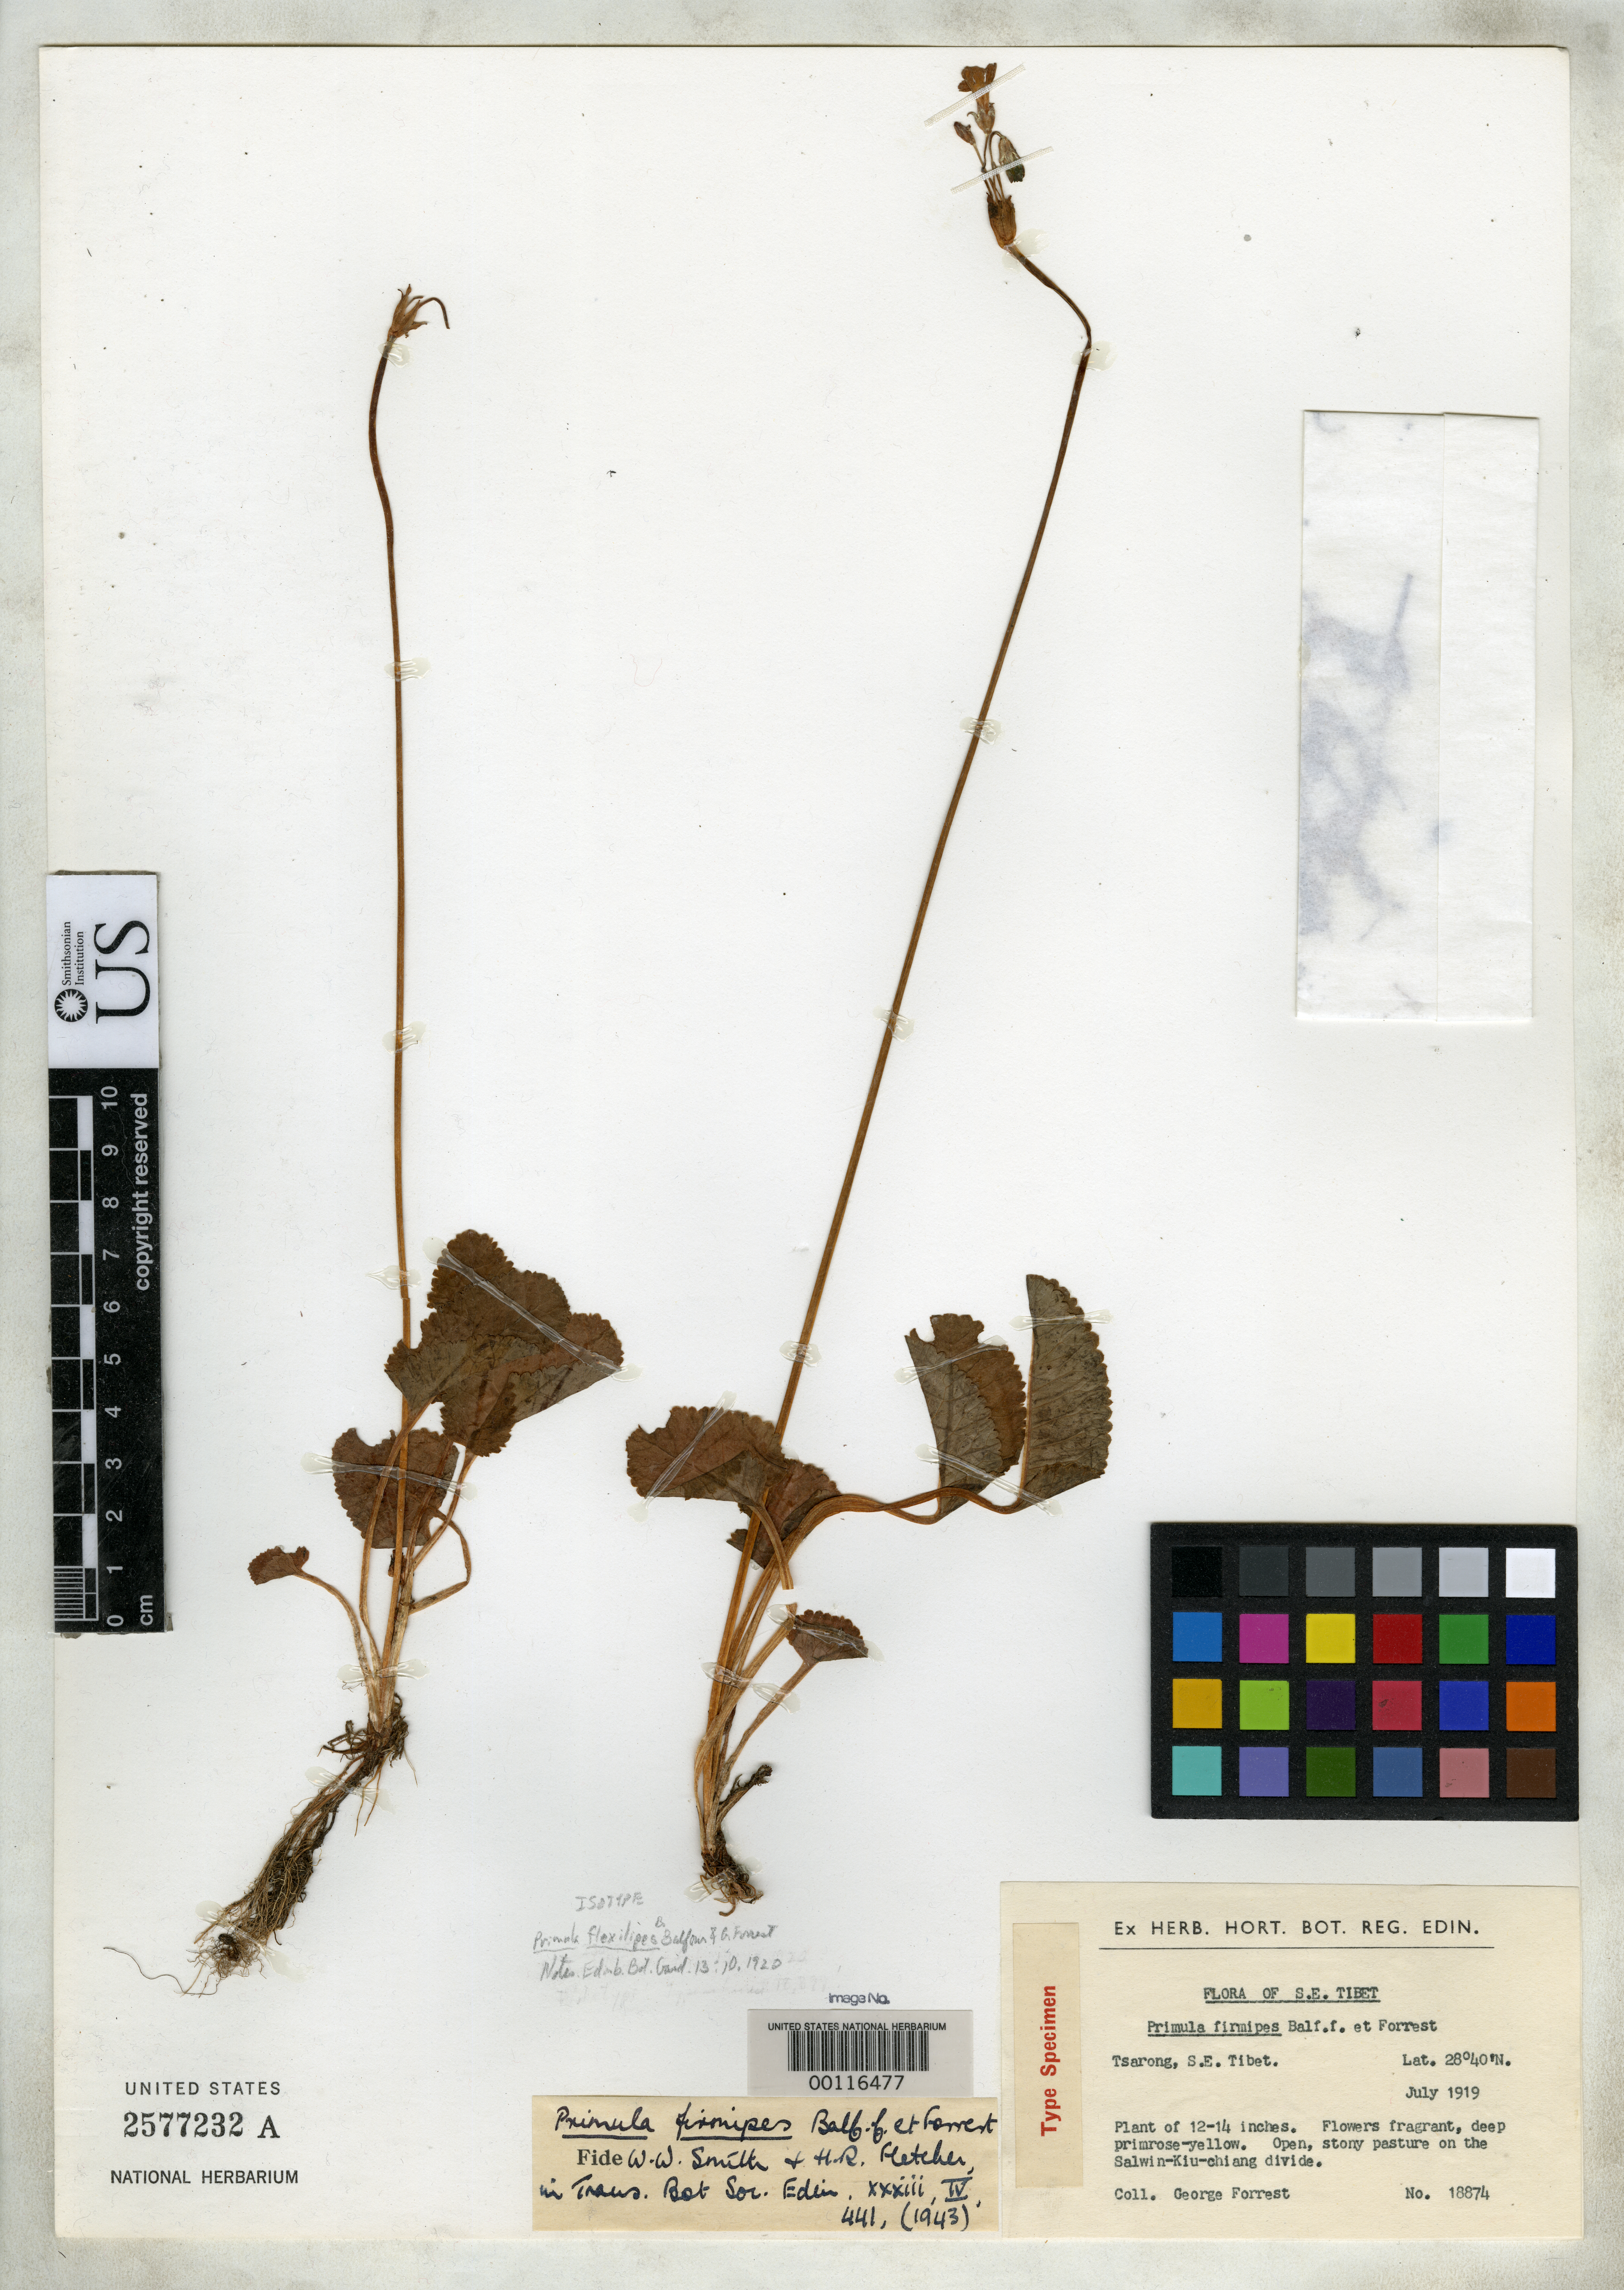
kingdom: Plantae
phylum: Tracheophyta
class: Magnoliopsida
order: Ericales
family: Primulaceae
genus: Primula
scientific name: Primula flexilipes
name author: Balf. f. & Forrest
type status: Isotype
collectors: G. Forrest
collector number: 18874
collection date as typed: Jul 1919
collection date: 1919-07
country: China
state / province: Xizang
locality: Tsarong, Salween Tokiu-chiang divide.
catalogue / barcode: US 2577232A